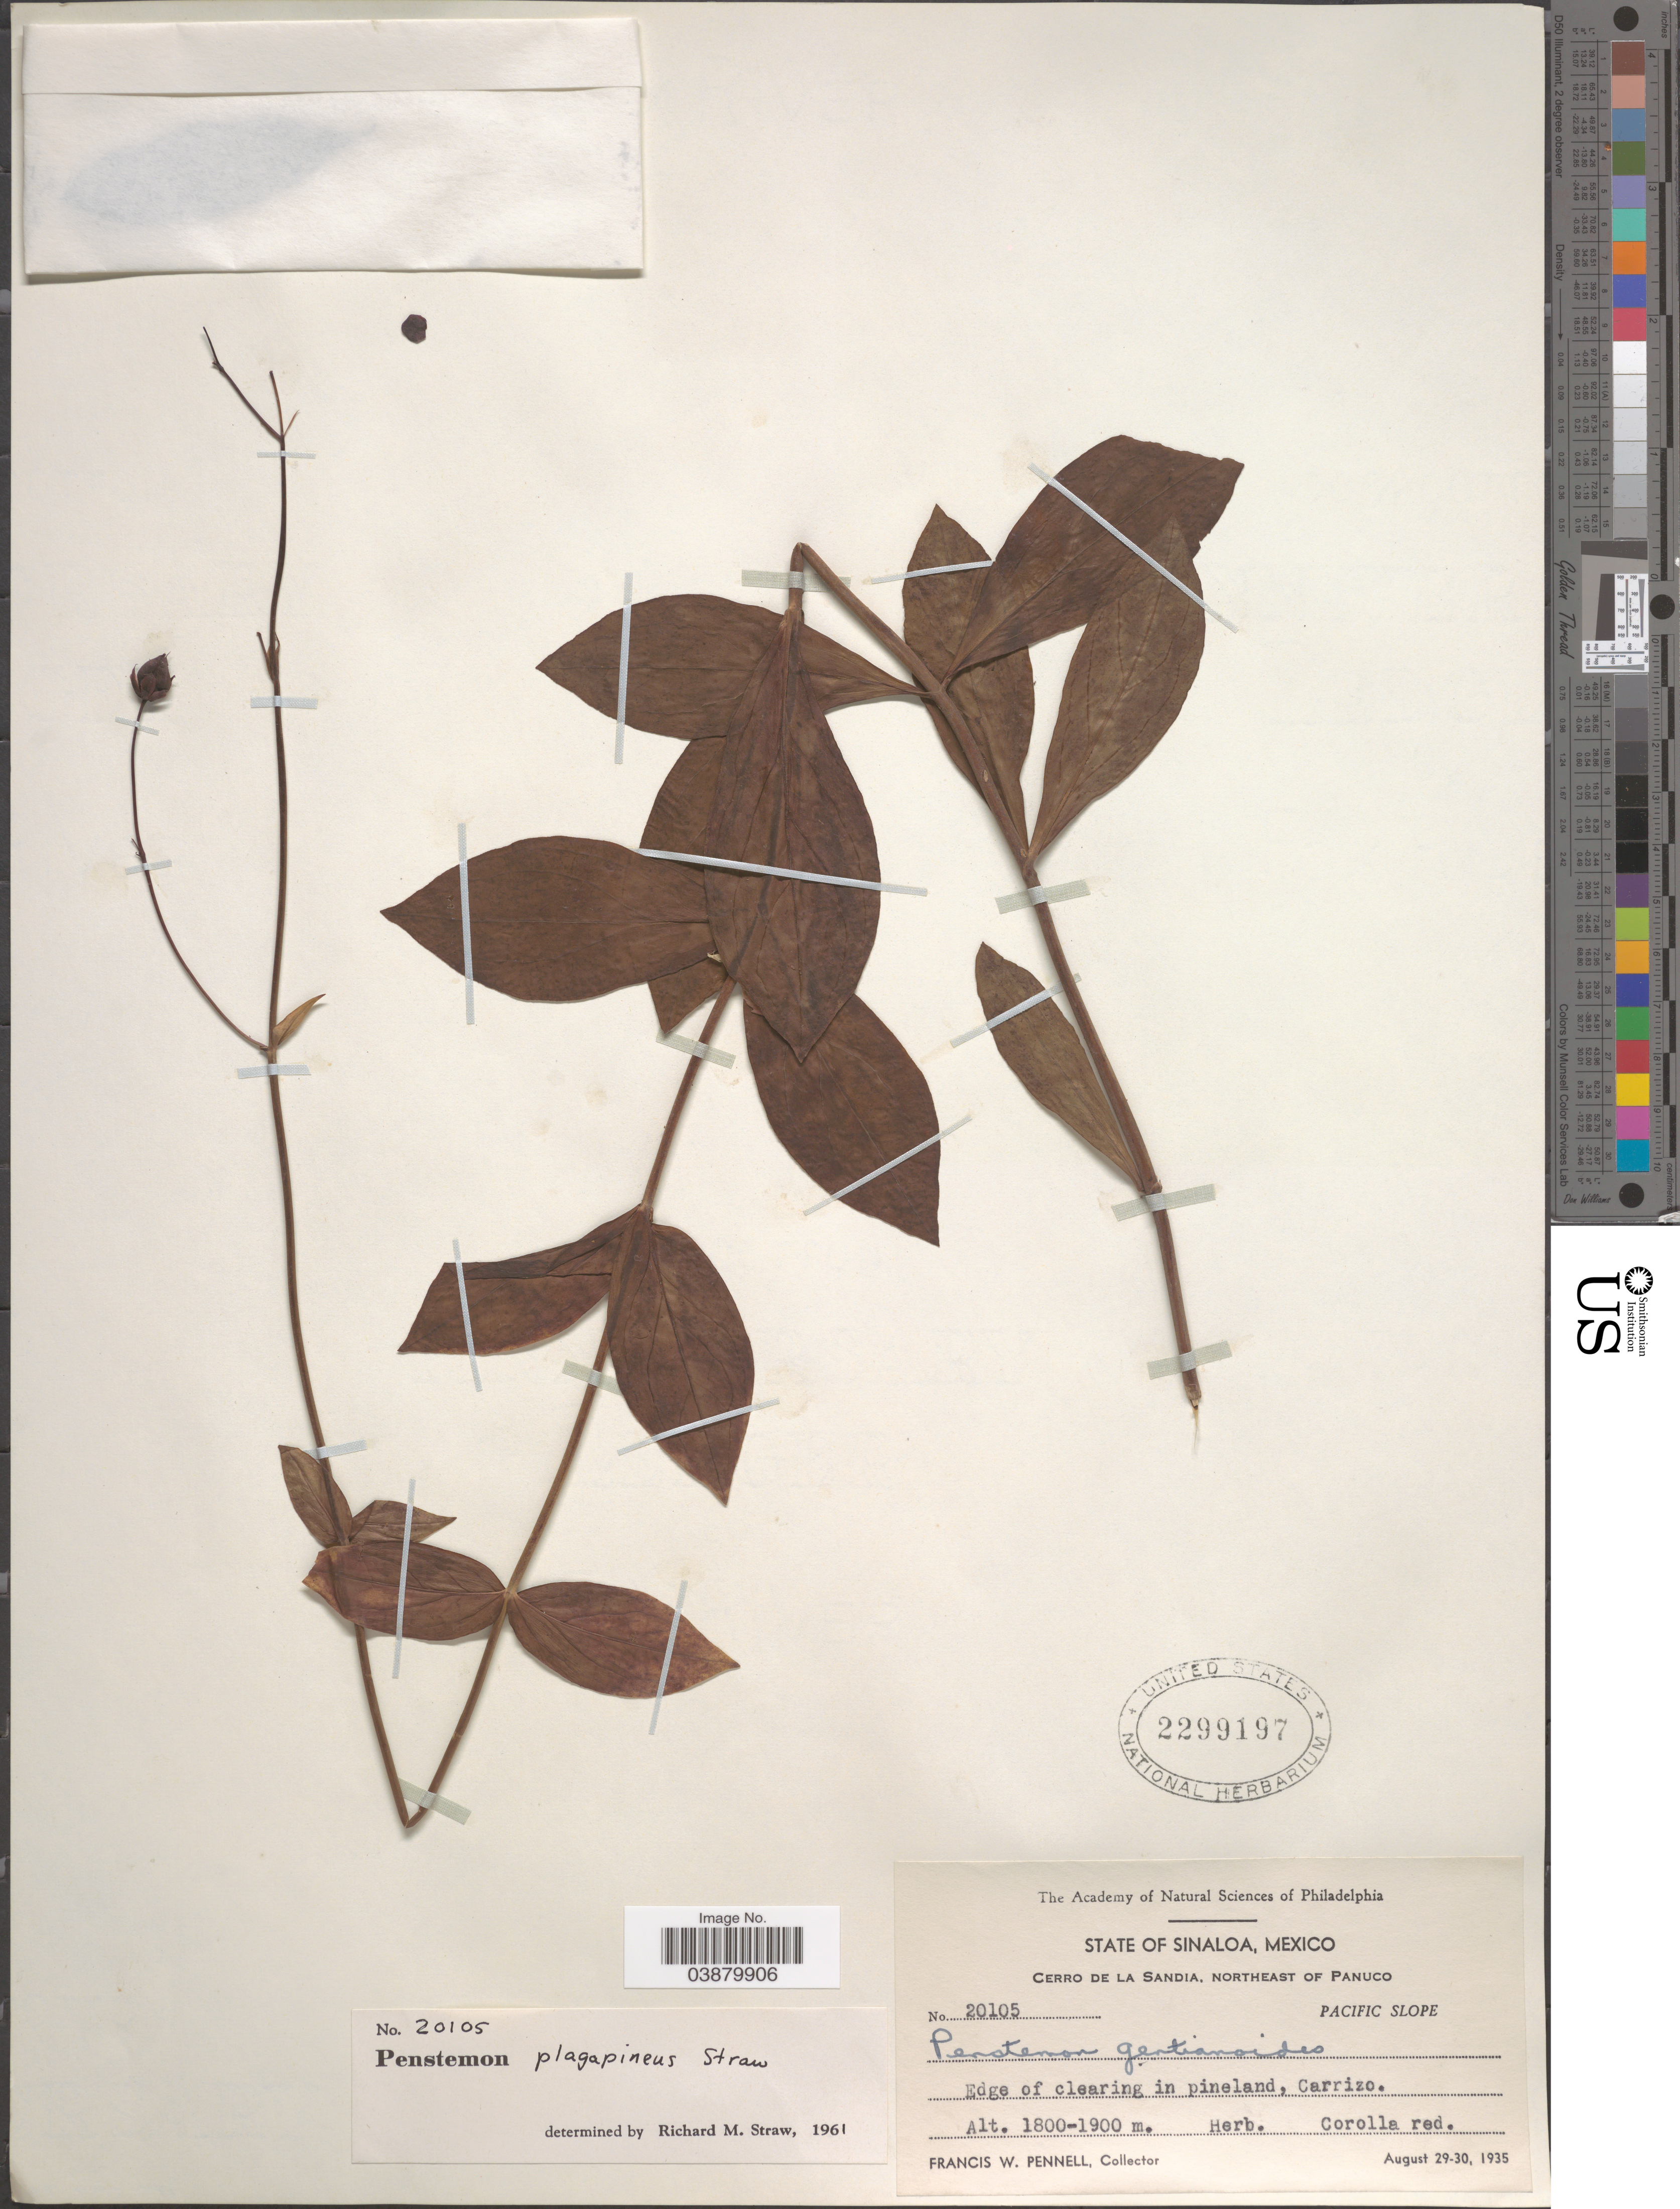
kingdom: Plantae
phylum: Tracheophyta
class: Magnoliopsida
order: Lamiales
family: Plantaginaceae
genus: Penstemon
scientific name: Penstemon plagapineus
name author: Straw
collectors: F. W. Pennell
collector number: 20105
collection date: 1935-08-29/1935-08-30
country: Mexico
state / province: Sinaloa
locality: Cerro de La Sandia, Northeast of Panuco. Pacific Slope. Edge of clearing in pineland,Carrizo.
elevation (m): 1800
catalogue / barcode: US 2299197